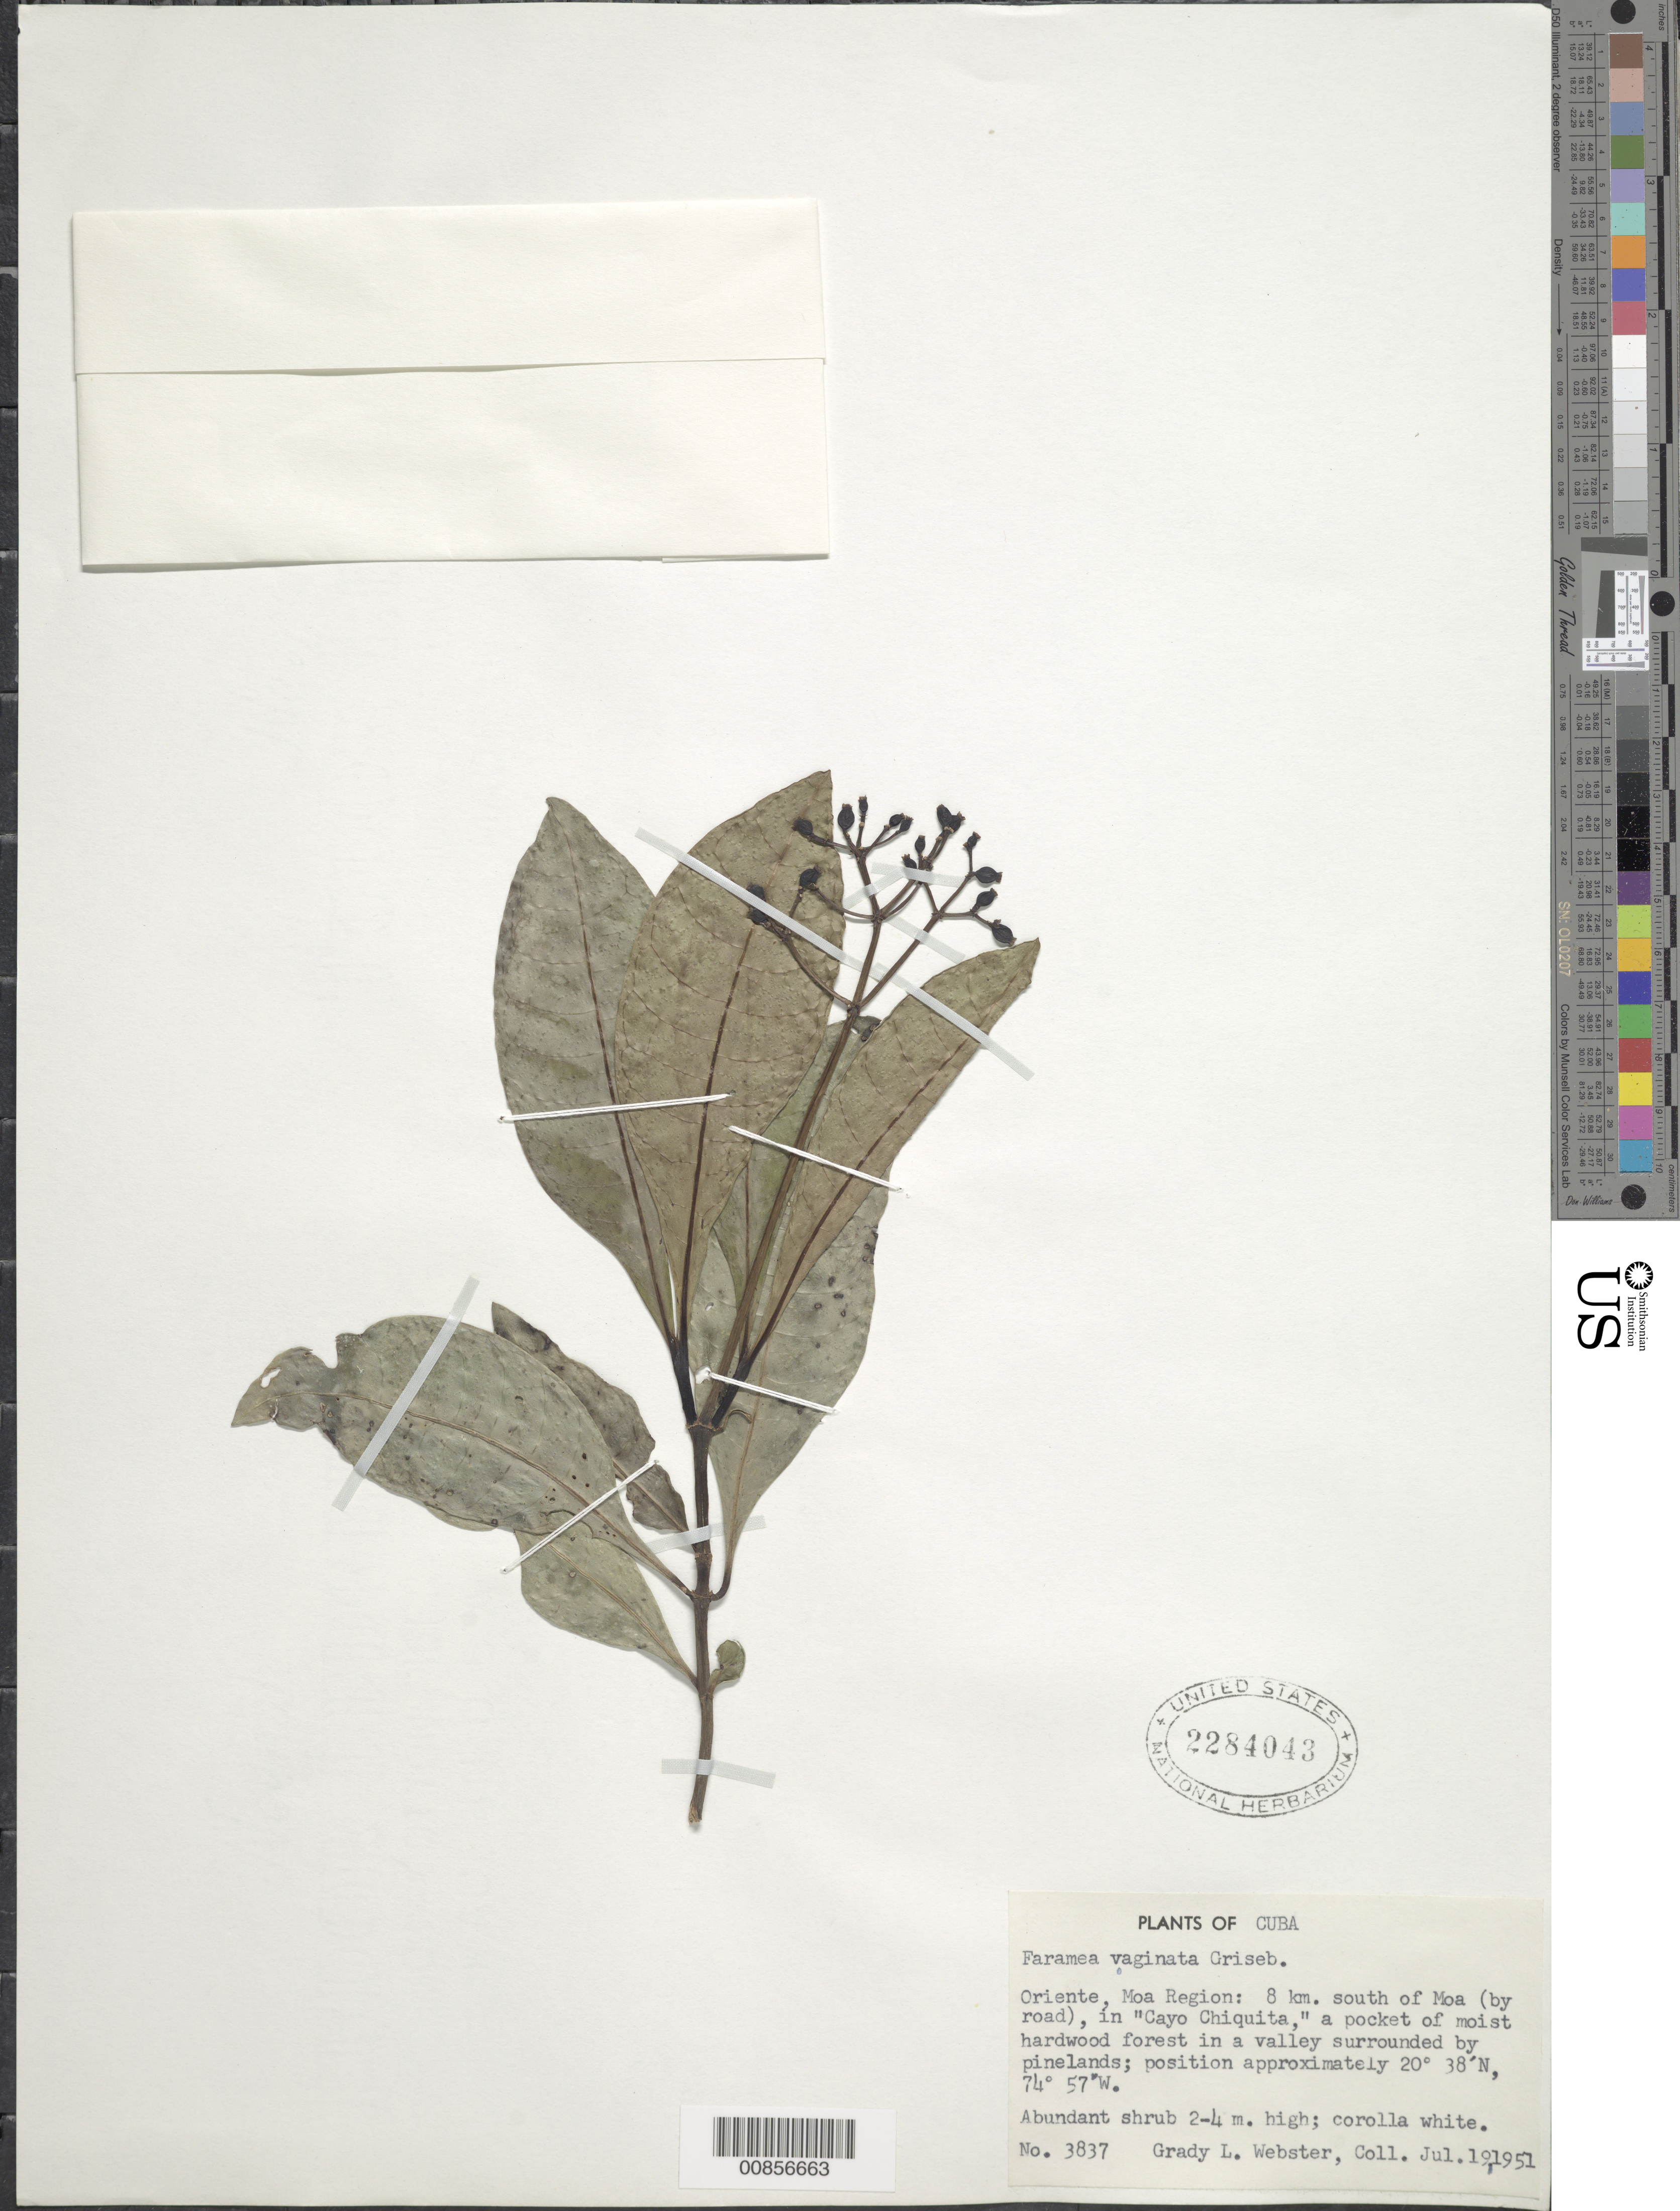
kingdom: Plantae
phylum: Tracheophyta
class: Magnoliopsida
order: Gentianales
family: Rubiaceae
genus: Faramea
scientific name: Faramea vaginata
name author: Griseb.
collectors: G. L. Webster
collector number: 3837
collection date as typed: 19 Jul 1951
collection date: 1951-07-19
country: Cuba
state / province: Oriente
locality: Moa Region: 8 km south of Moa (by road), in "Cayo Chiquita"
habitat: Pocket of hardwood forest in a valley surrounded by pinelands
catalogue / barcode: US 2284043